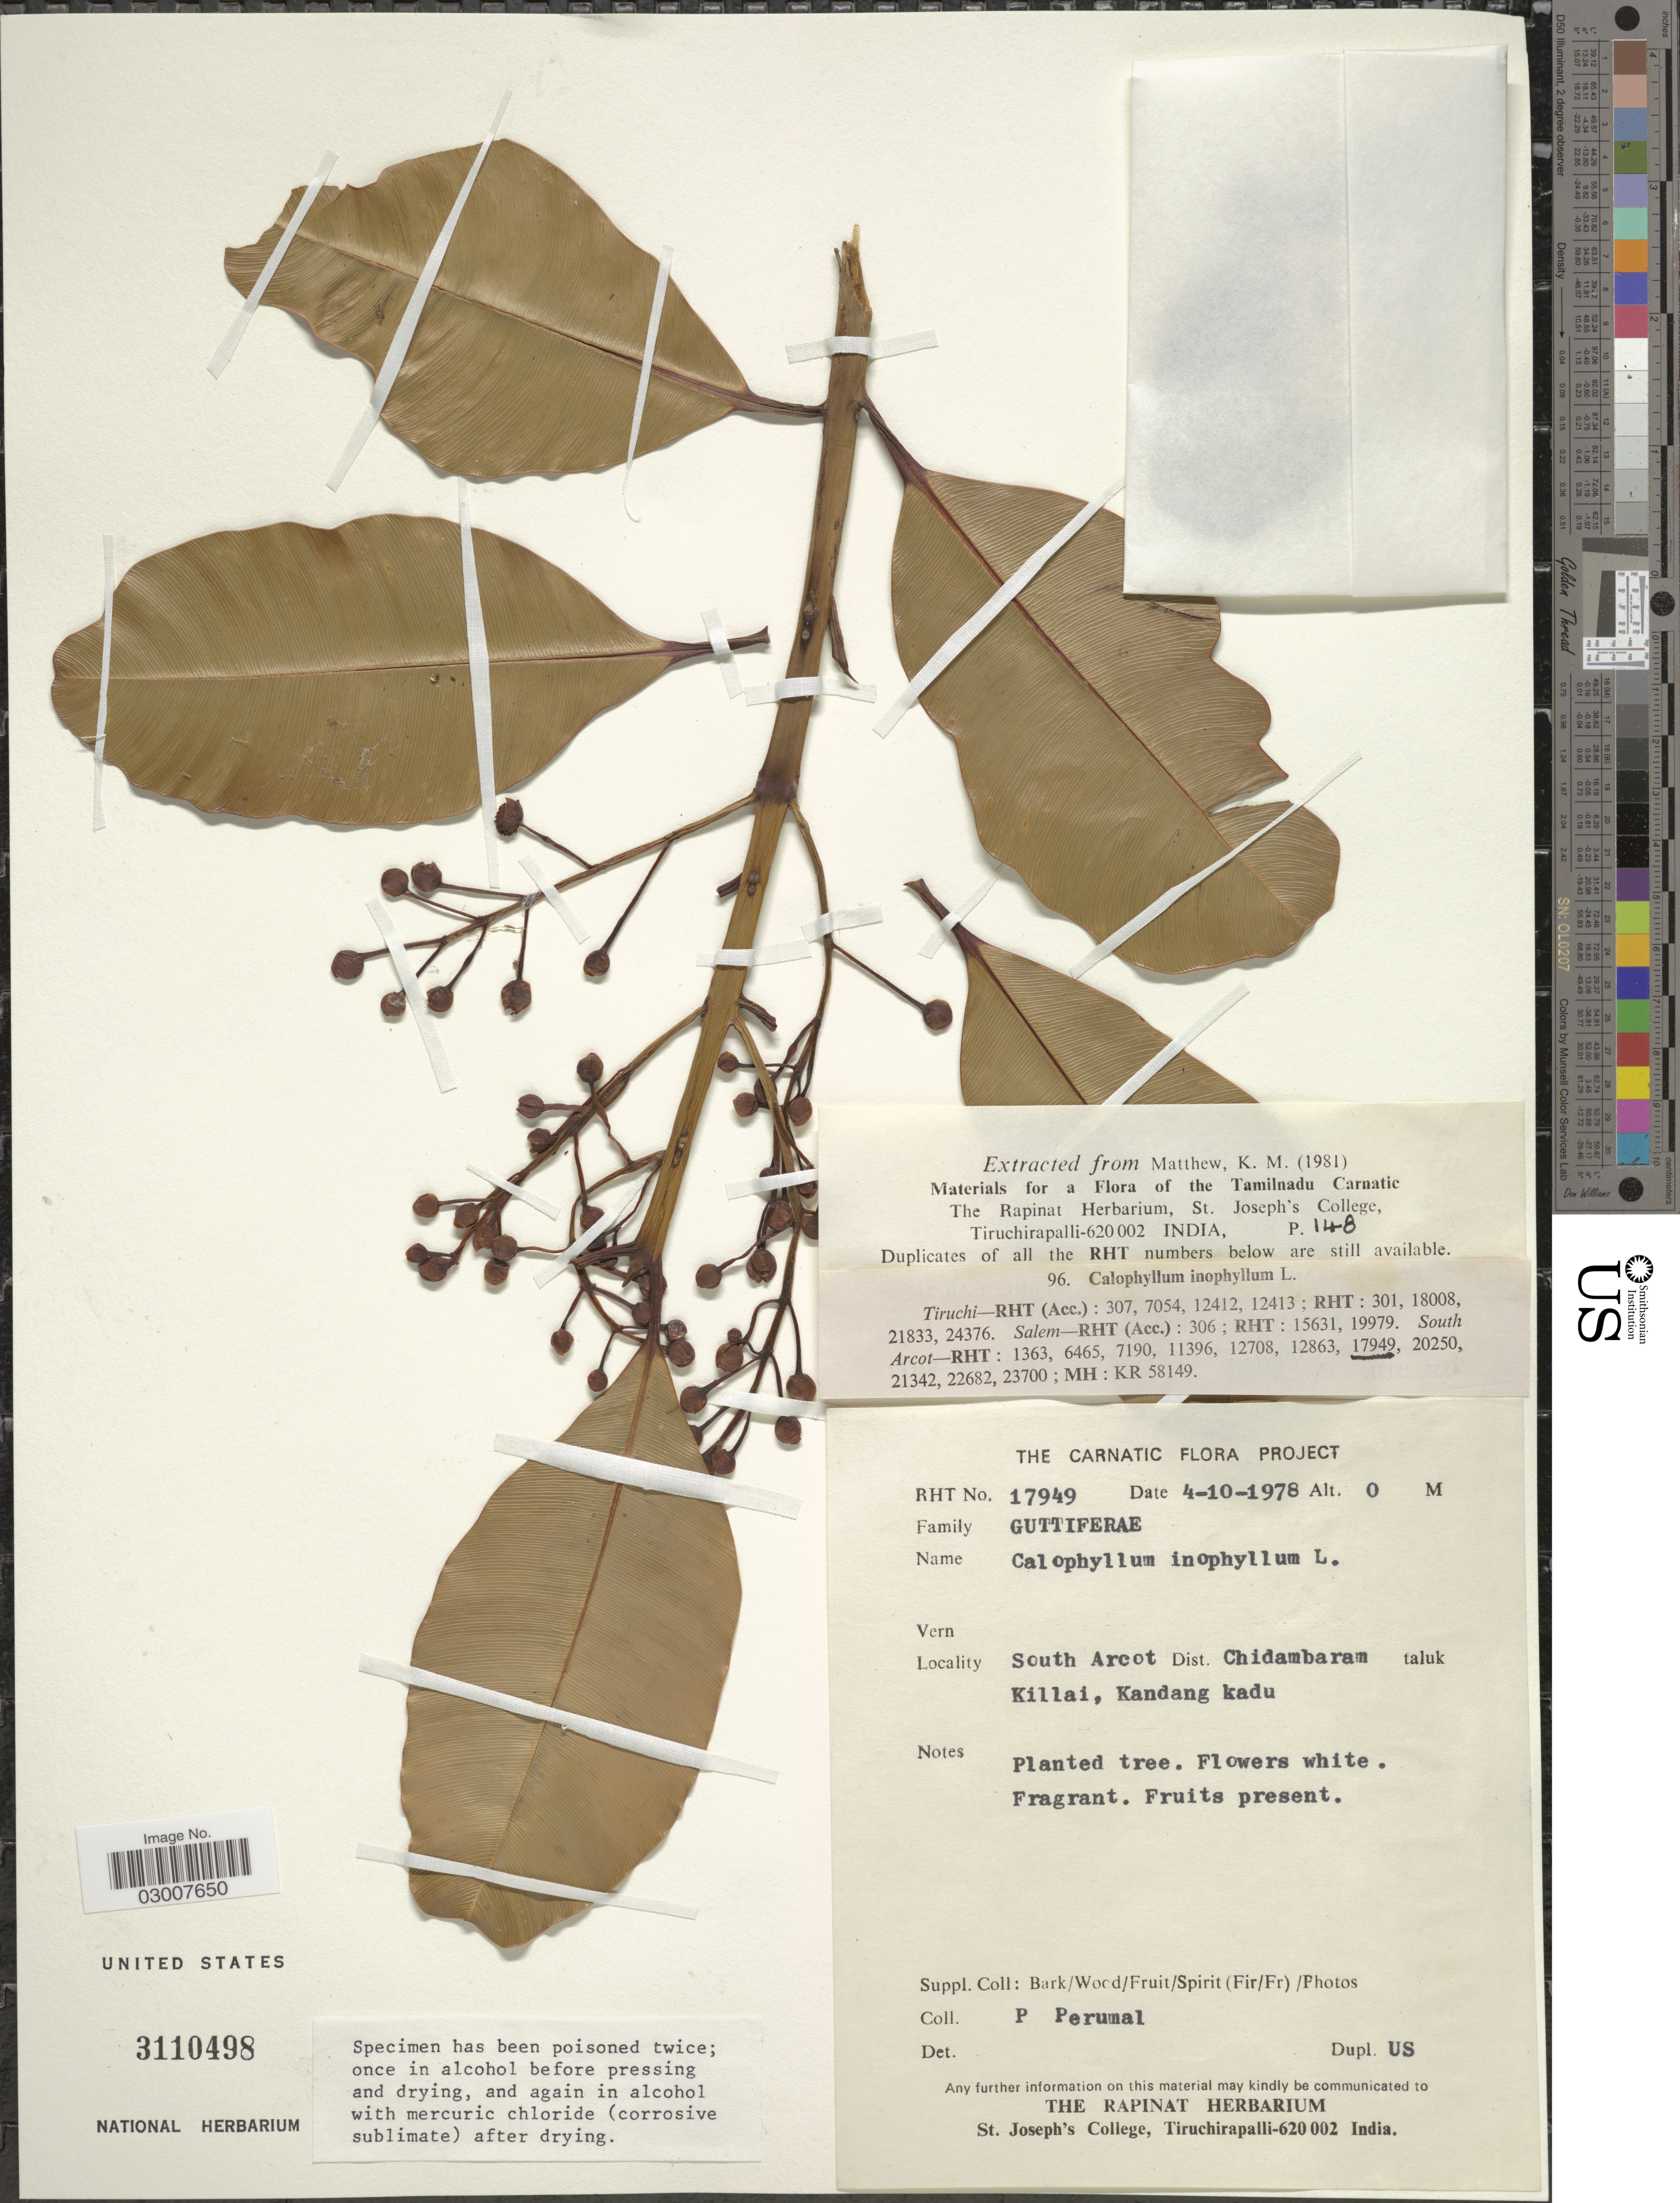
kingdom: Plantae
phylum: Tracheophyta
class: Magnoliopsida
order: Malpighiales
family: Calophyllaceae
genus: Calophyllum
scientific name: Calophyllum inophyllum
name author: L.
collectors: P. Perumal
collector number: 17949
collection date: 1978-10-04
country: India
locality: South Arcot Dist. Chidambaram taluk Killai, Kandang kadu.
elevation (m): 0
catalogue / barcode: US 3110498